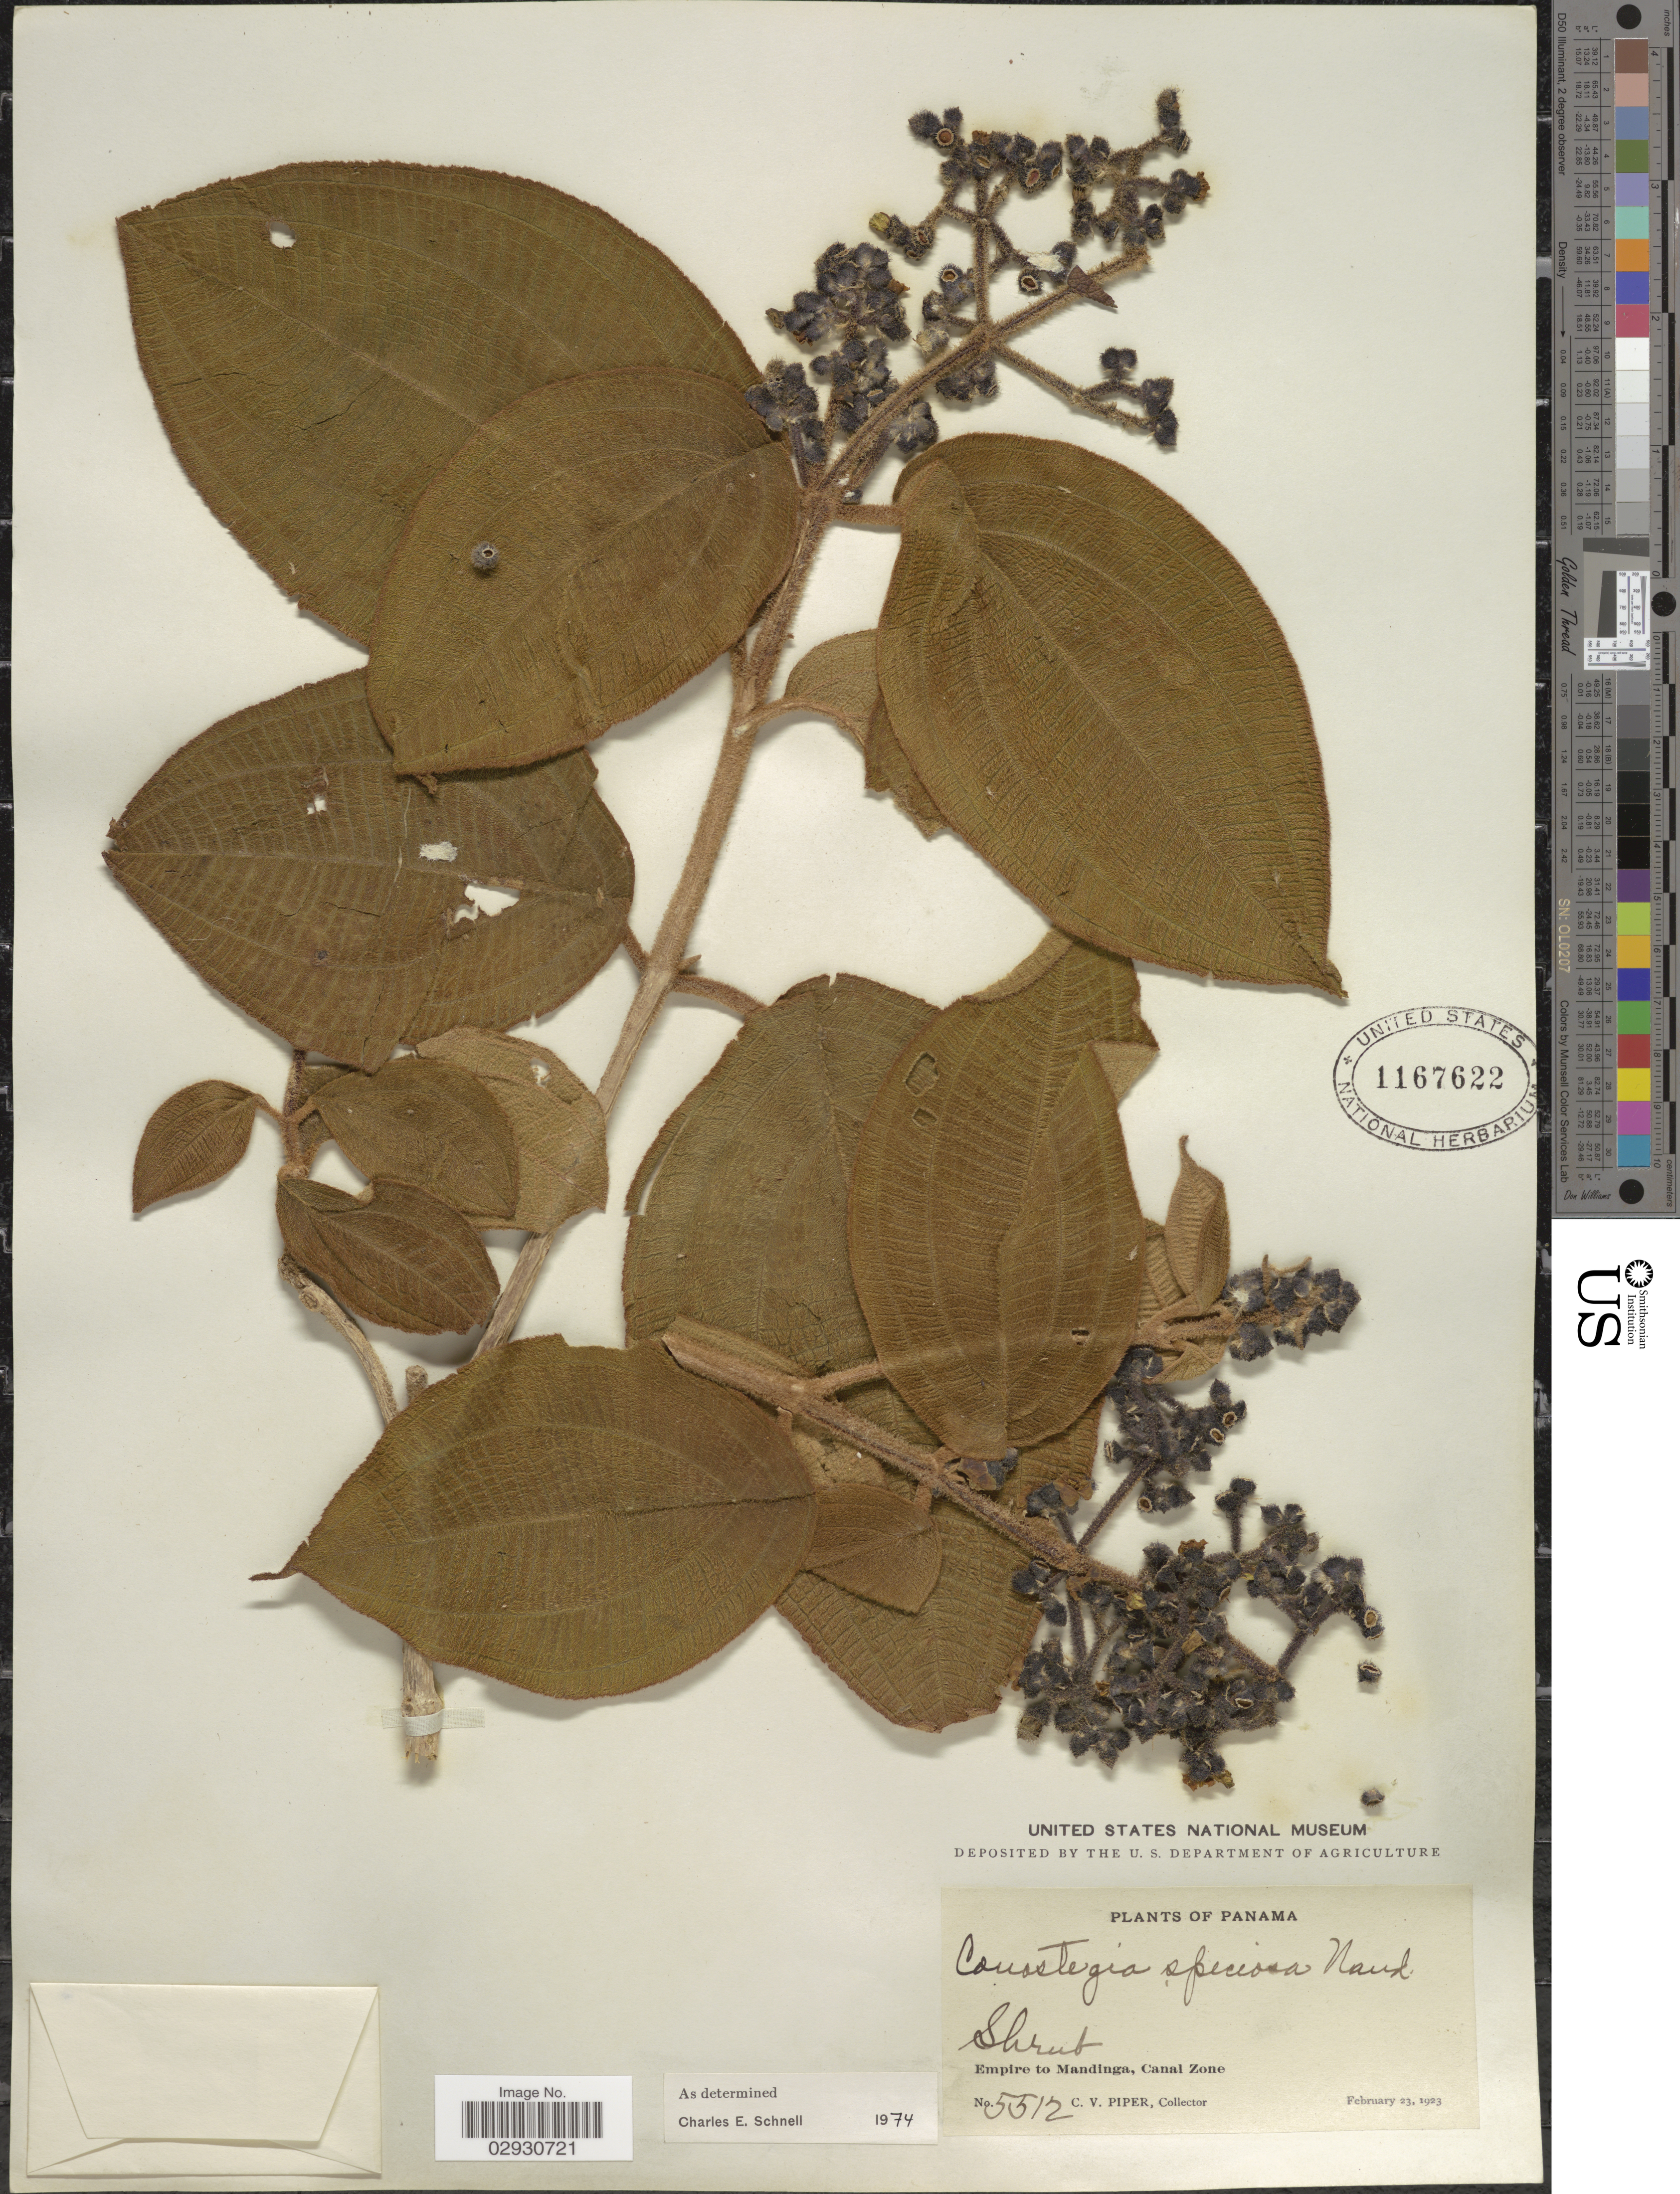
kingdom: Plantae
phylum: Tracheophyta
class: Magnoliopsida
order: Myrtales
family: Melastomataceae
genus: Conostegia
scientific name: Conostegia speciosa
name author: Naudin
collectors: C. V. Piper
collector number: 5512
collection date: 1923-02-23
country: Panama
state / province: Colón / Panamá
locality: Empire to Mandinga, Canal Zone.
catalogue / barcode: US 1167622